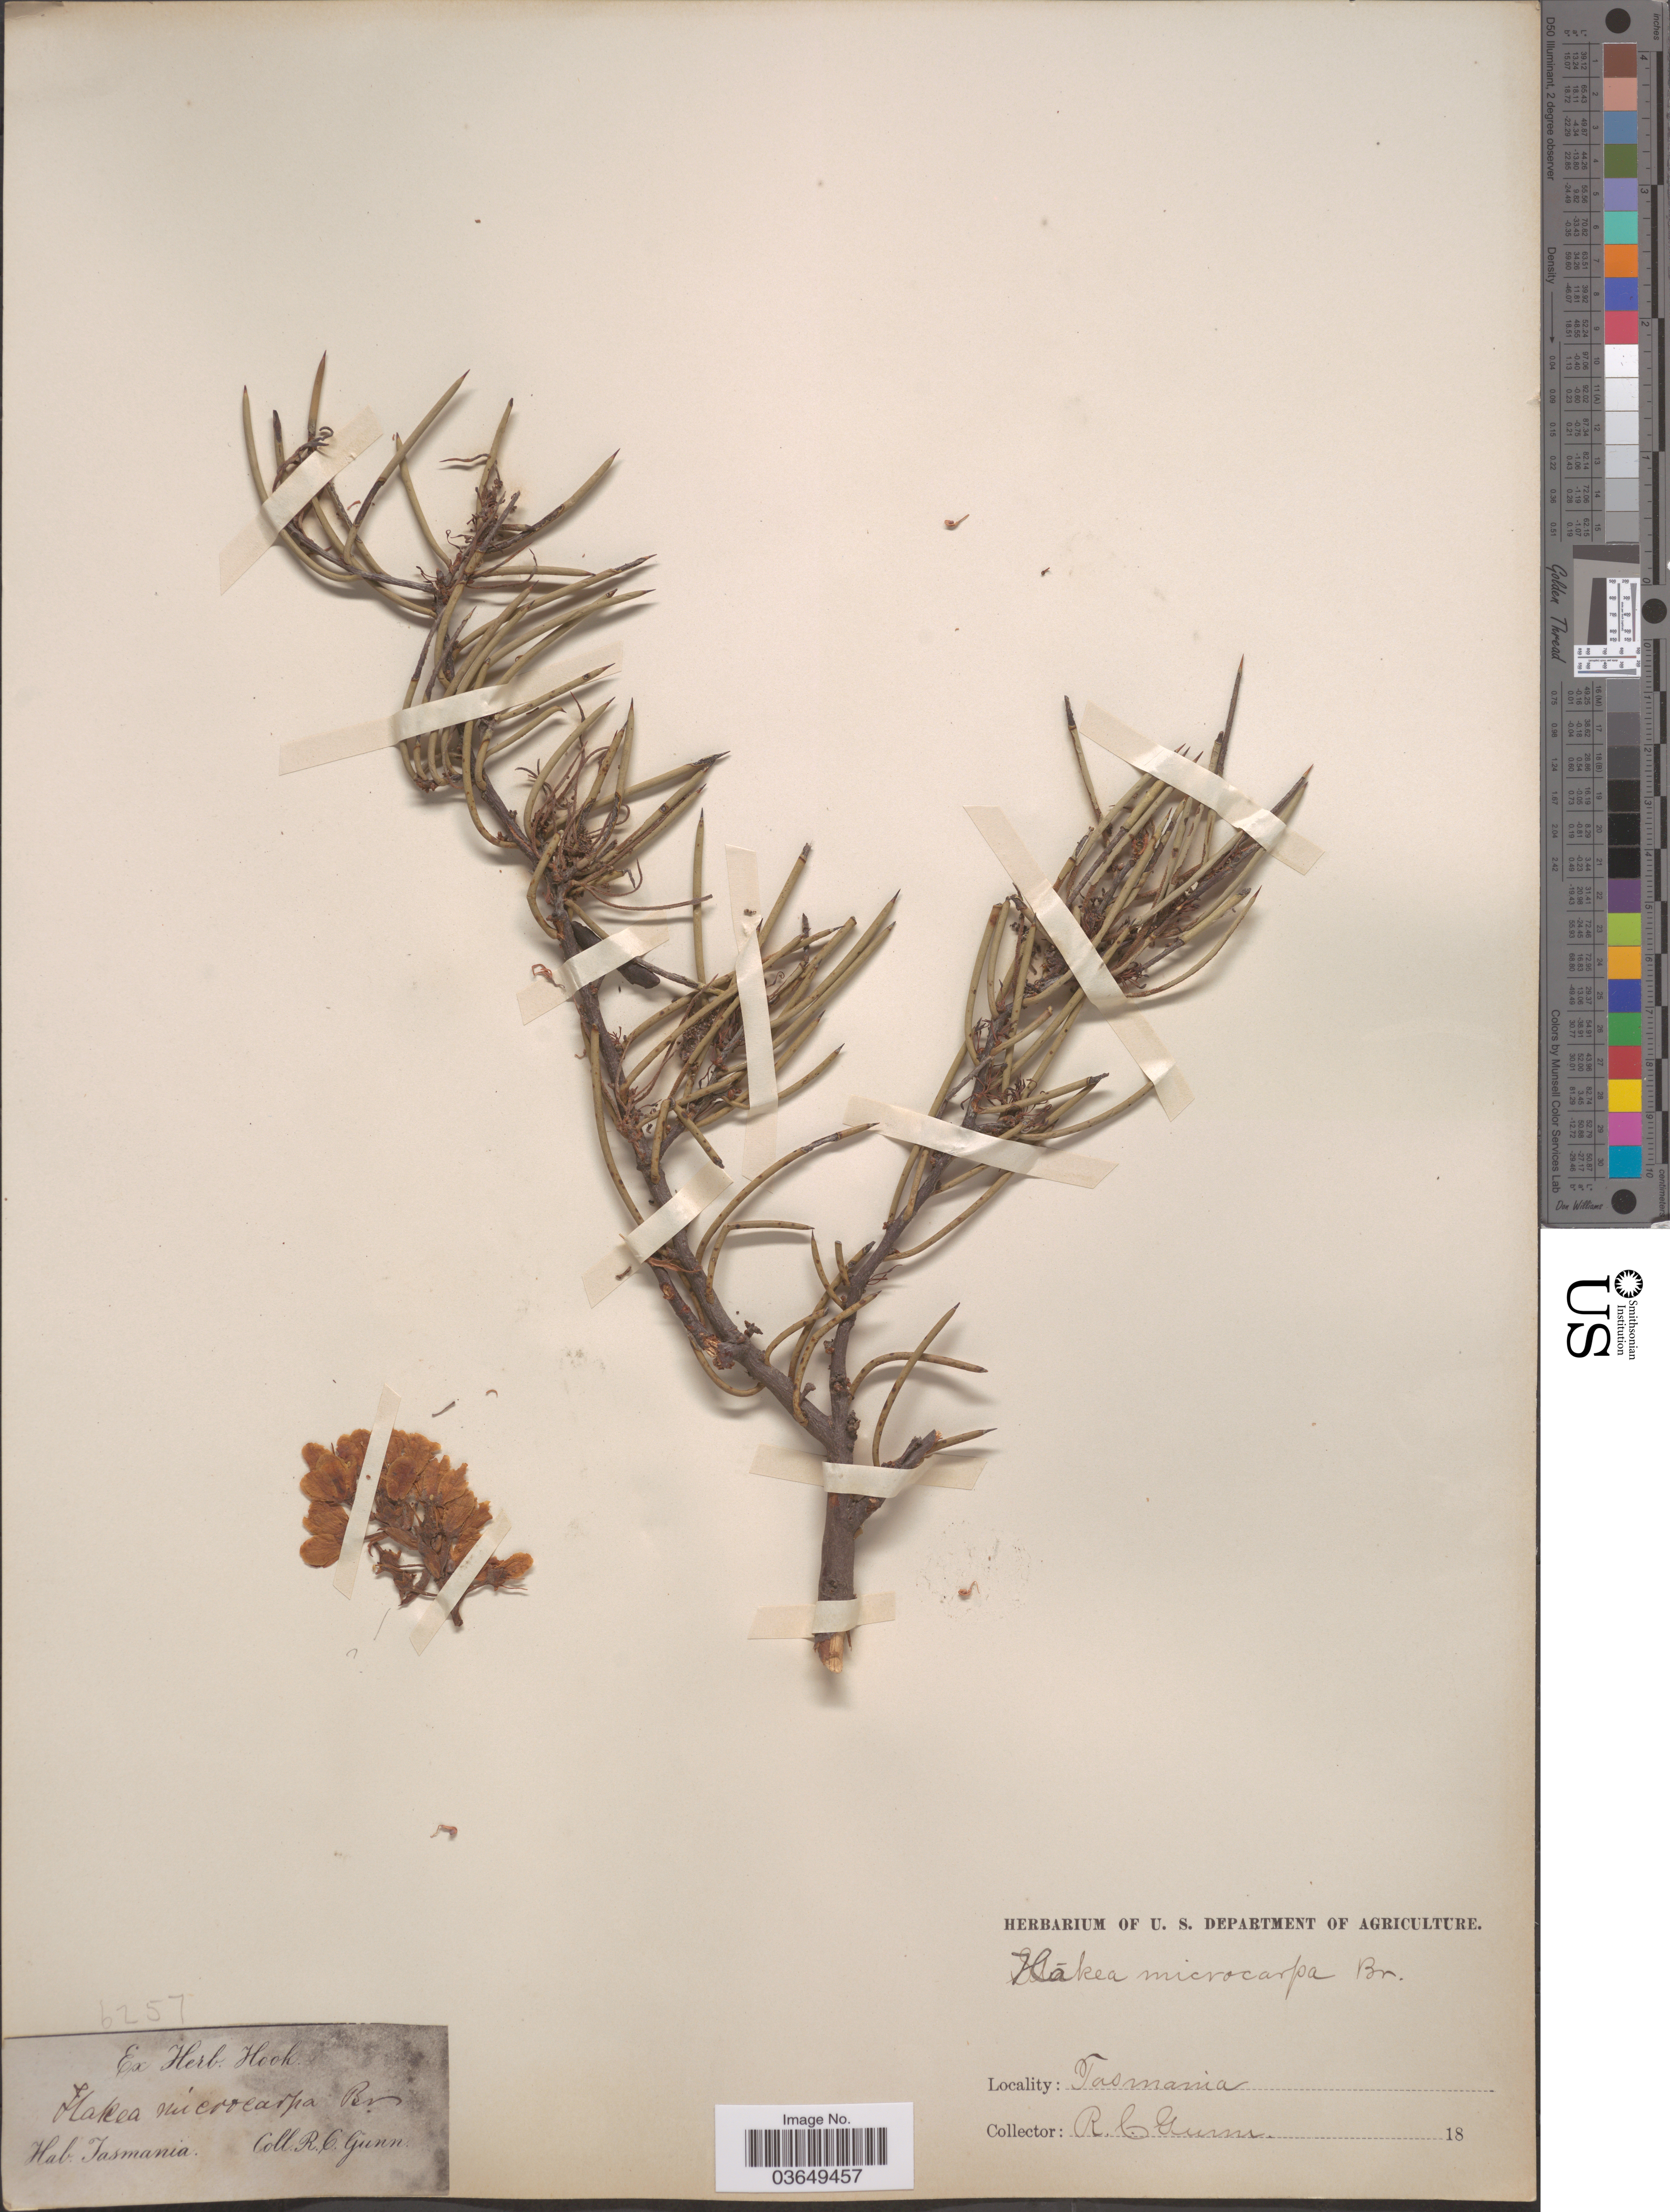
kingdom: Plantae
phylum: Tracheophyta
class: Magnoliopsida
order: Proteales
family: Proteaceae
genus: Hakea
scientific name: Hakea microcarpa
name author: R. Br.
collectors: R. Gunn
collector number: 6257?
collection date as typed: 18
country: Australia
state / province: Tasmania